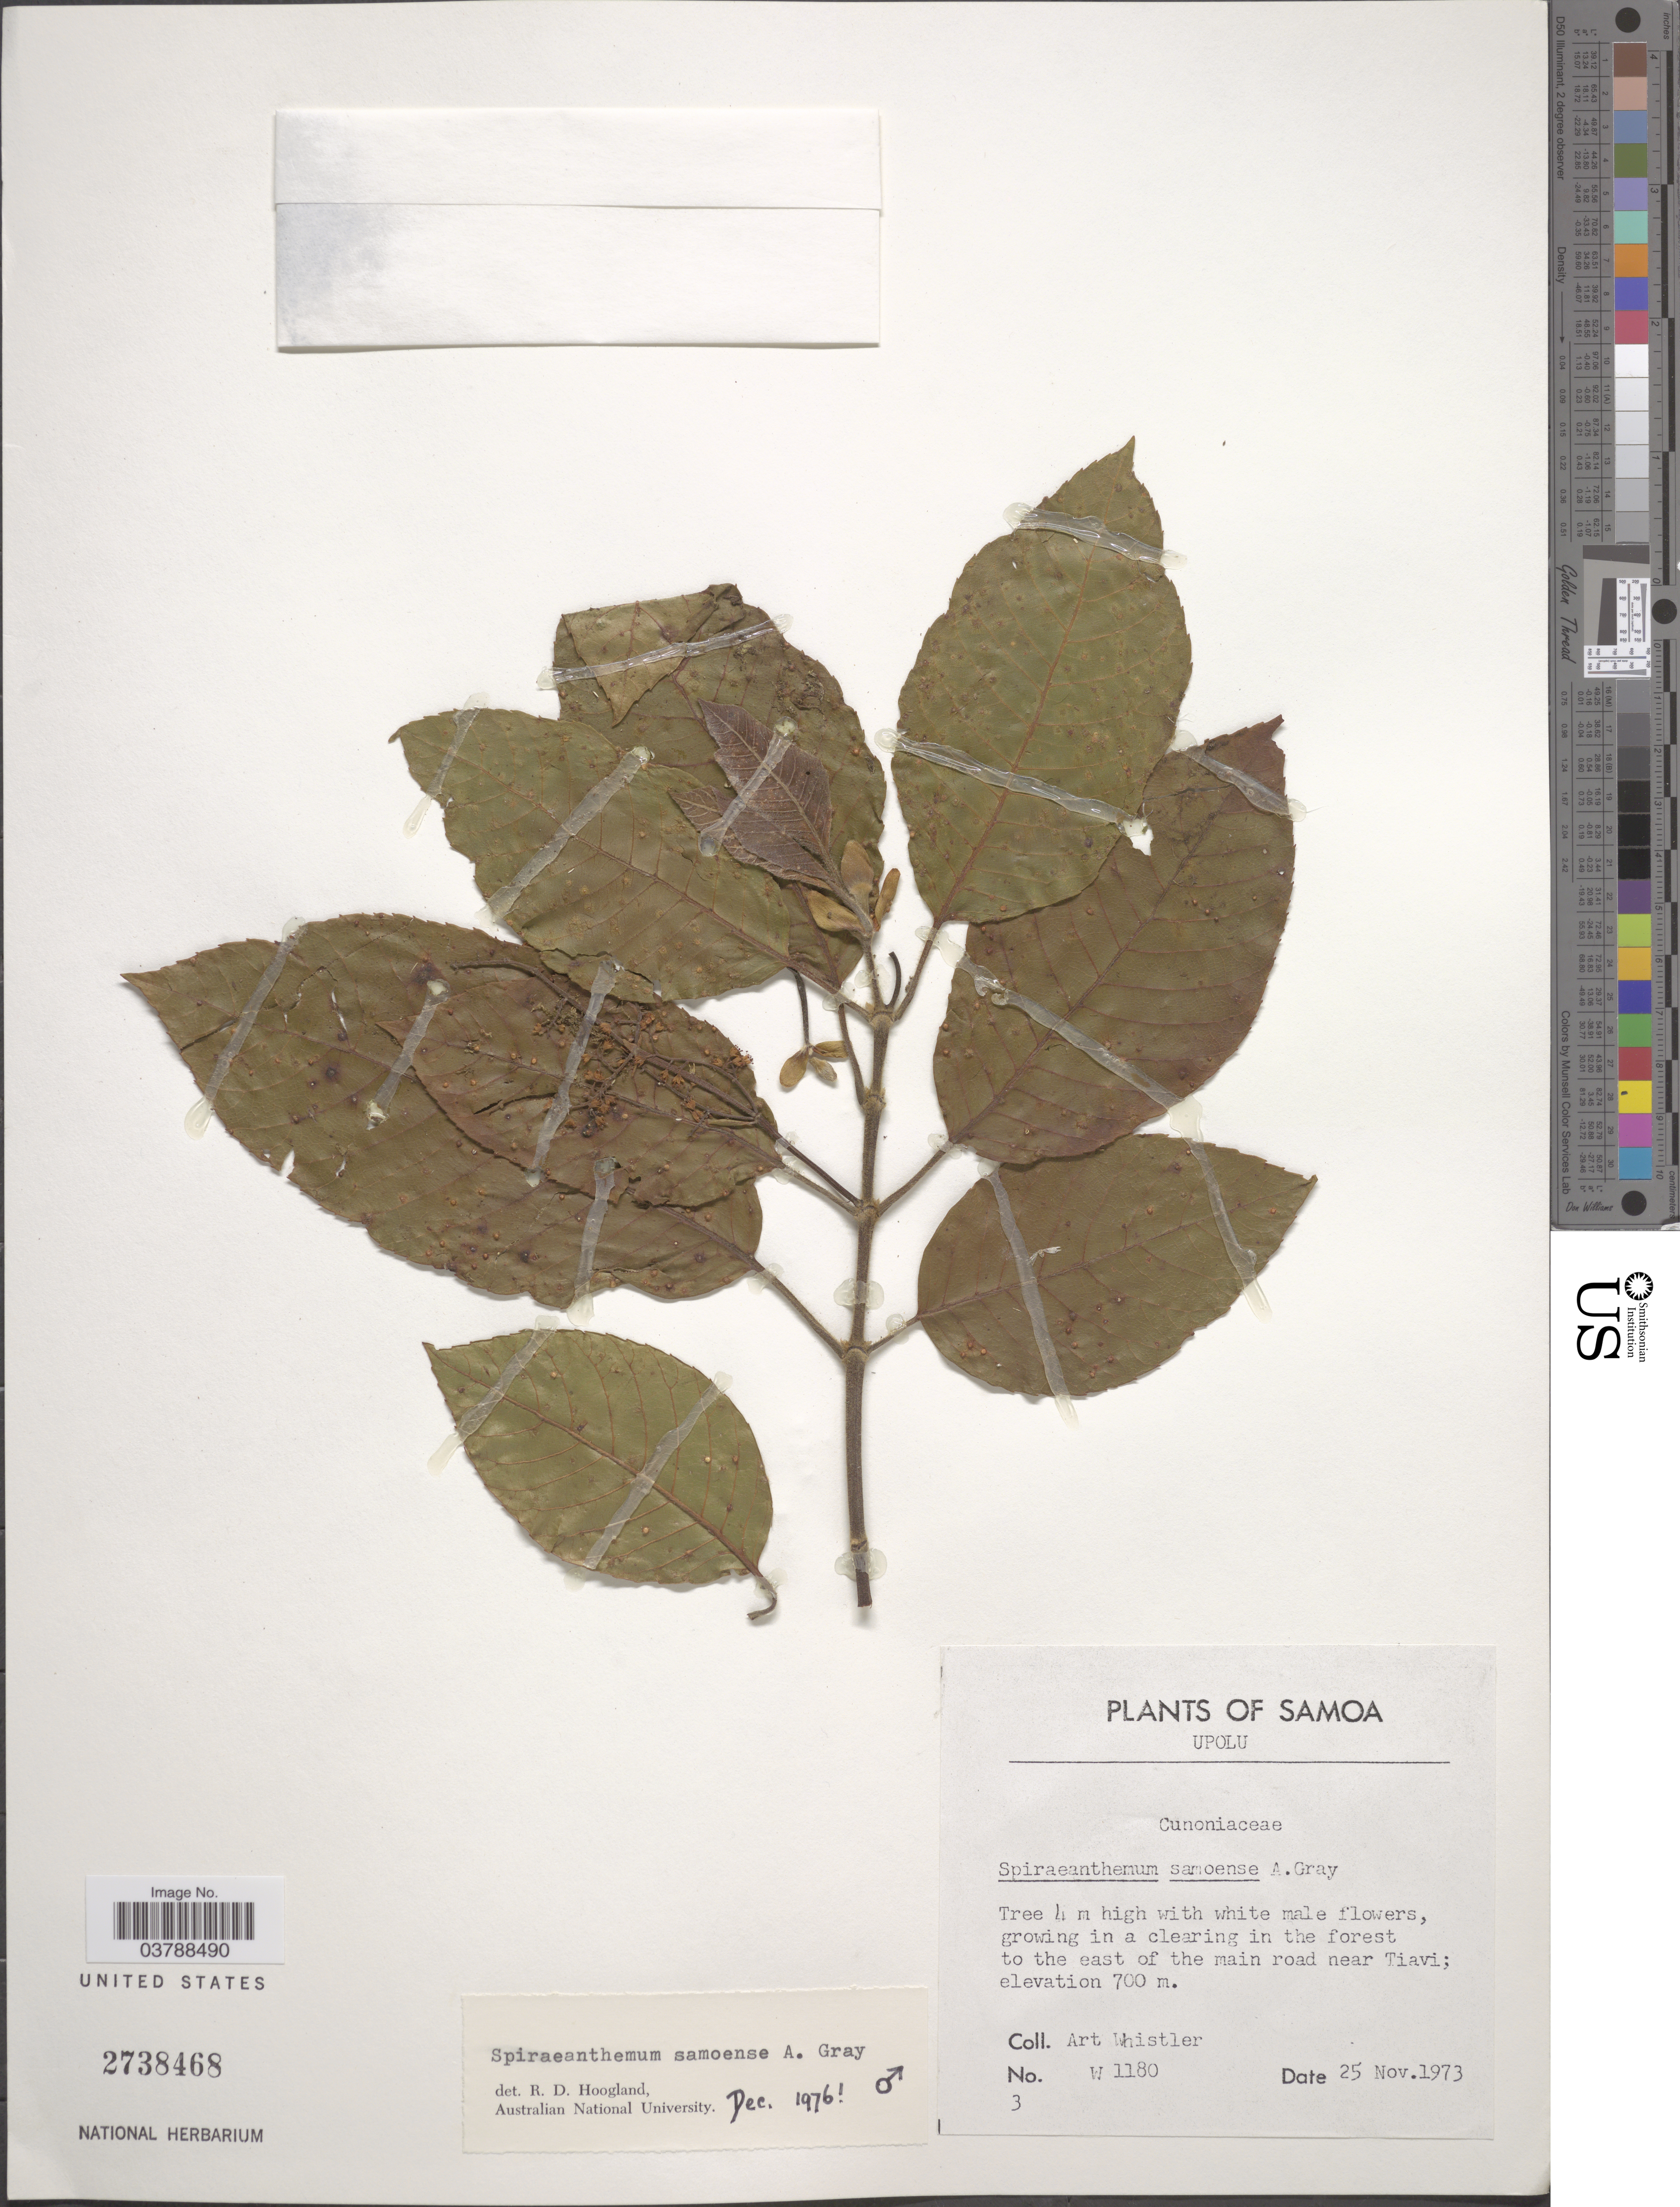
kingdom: Plantae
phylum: Tracheophyta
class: Magnoliopsida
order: Oxalidales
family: Cunoniaceae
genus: Spiraeanthemum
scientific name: Spiraeanthemum samoense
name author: A. Gray in Wilkes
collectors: A. Whistler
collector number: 3/W1180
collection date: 1973-11-25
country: Samoa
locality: Samoa. Upolu. Growing in a clearing in the forest to the east of the main road near Tiavi.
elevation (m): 700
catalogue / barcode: US 2738468